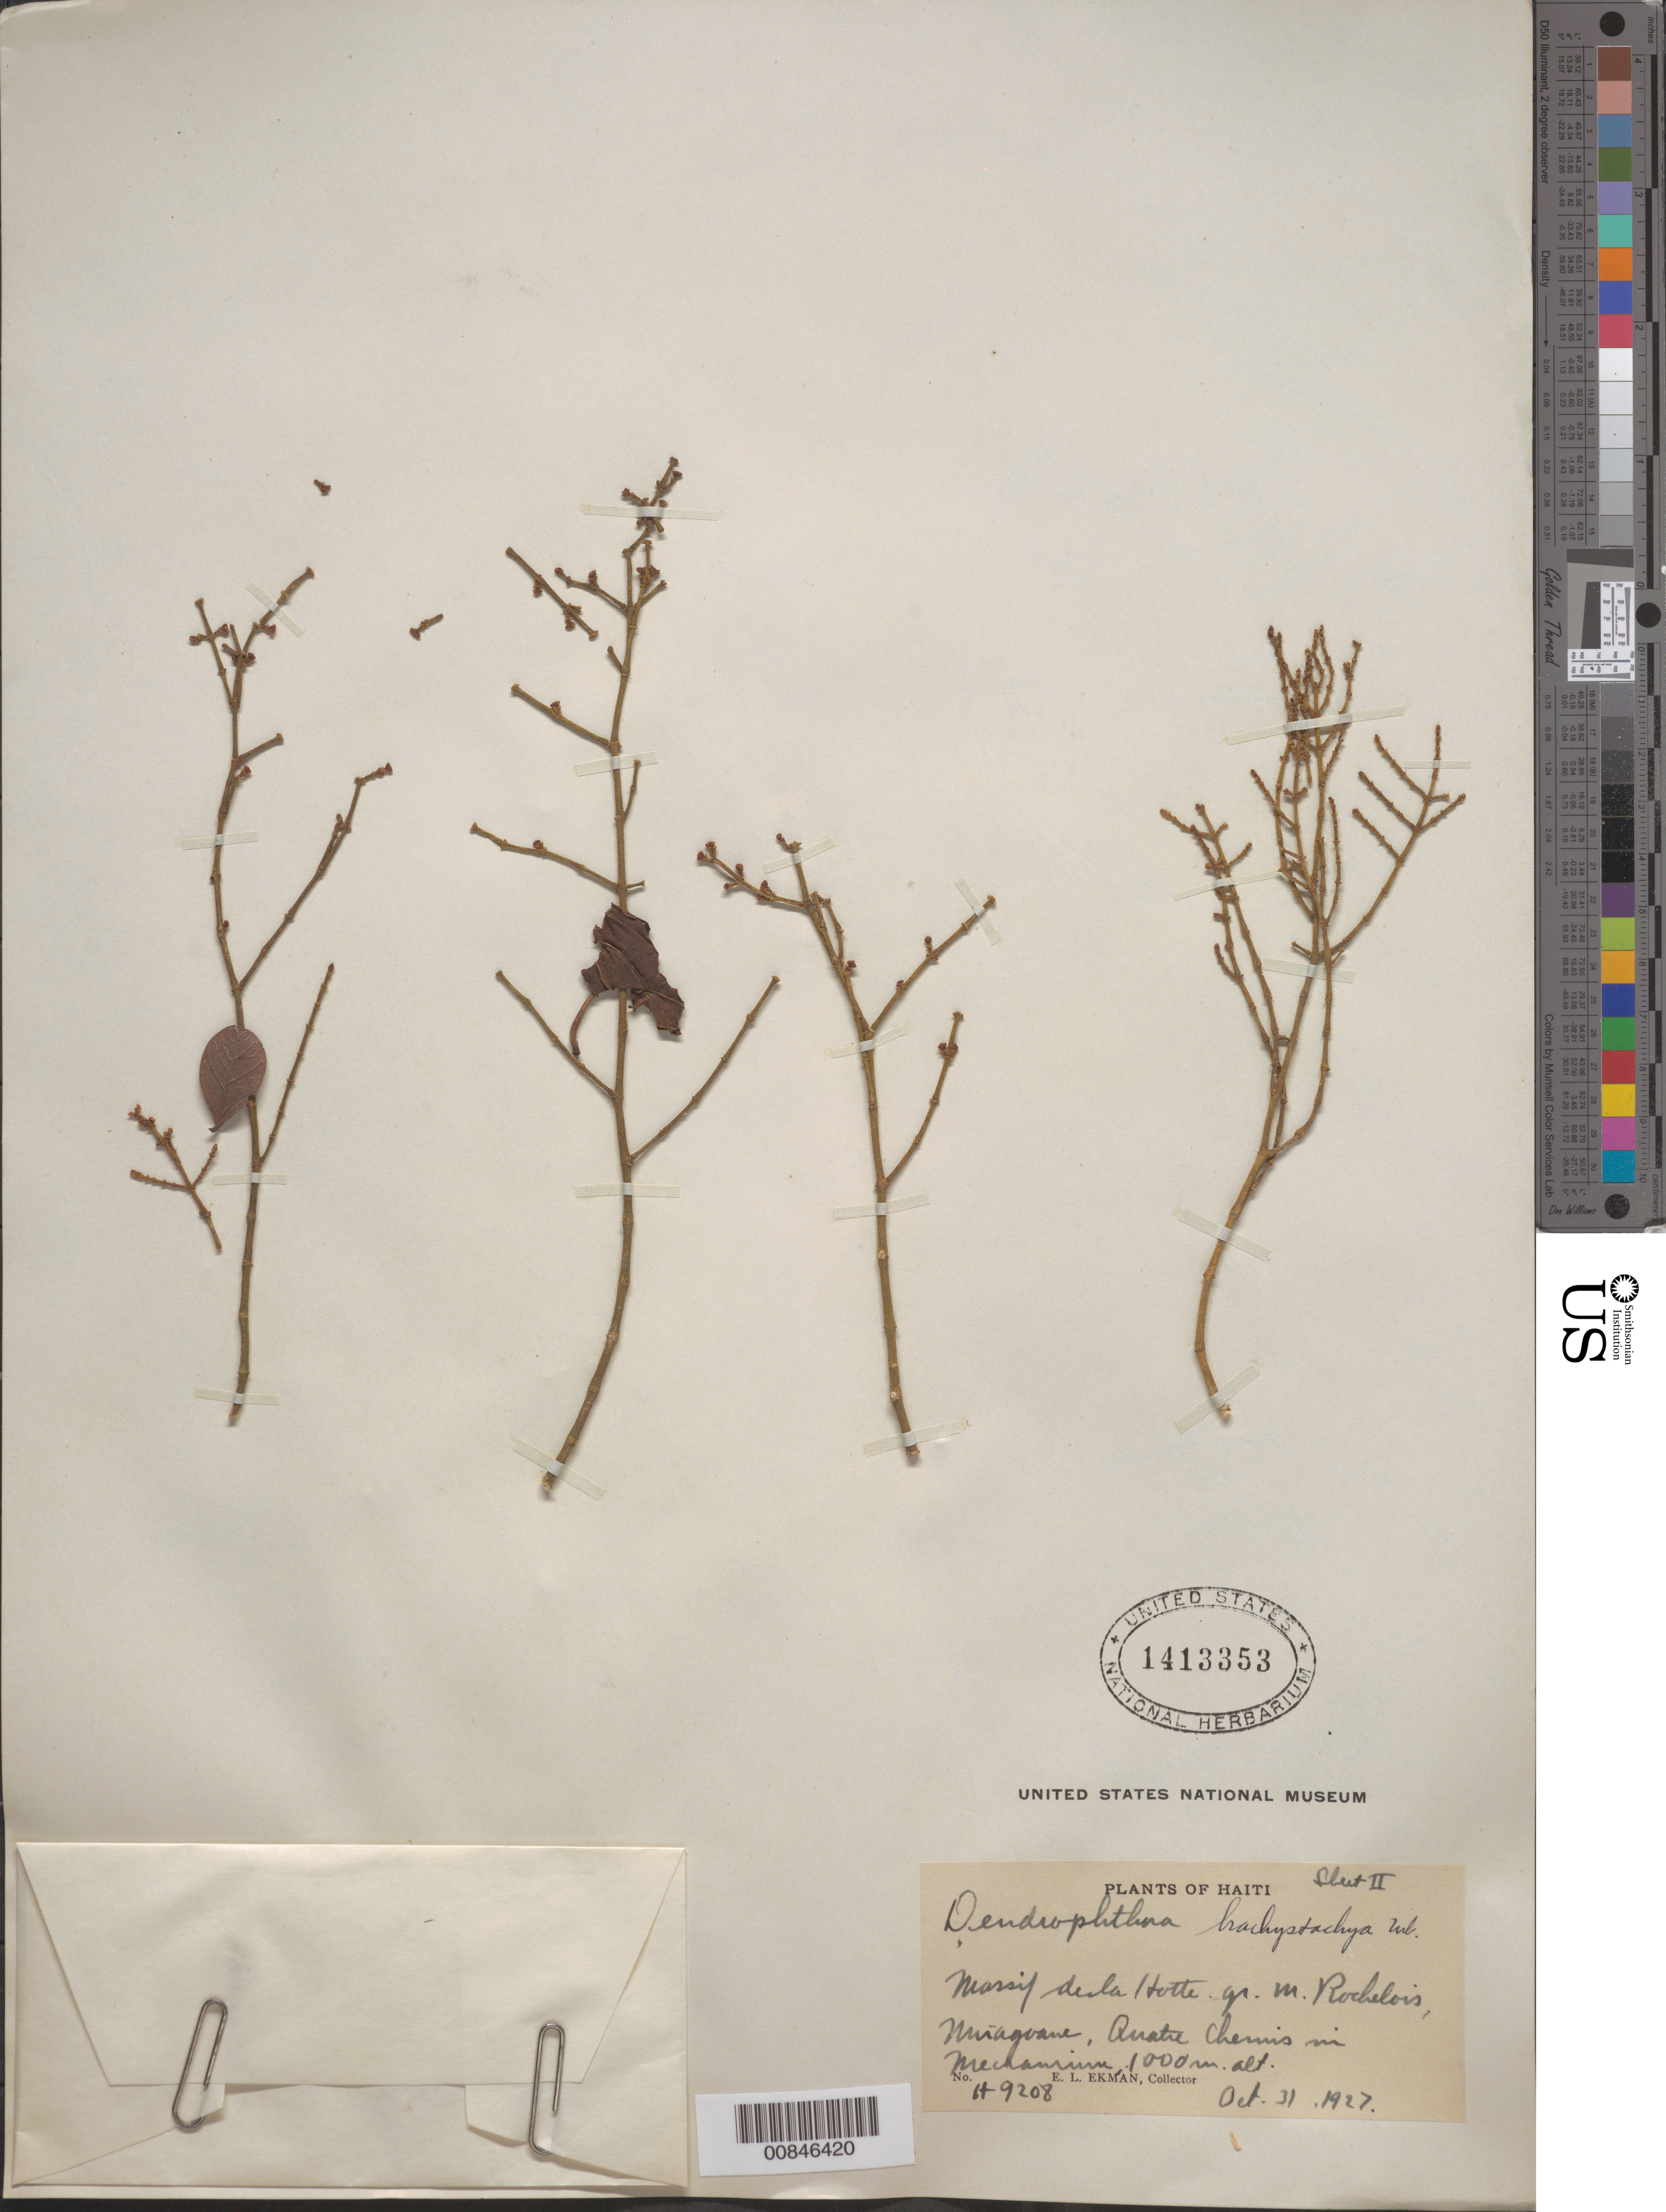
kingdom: Plantae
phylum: Tracheophyta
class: Magnoliopsida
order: Santalales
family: Viscaceae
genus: Dendrophthora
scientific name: Dendrophthora brachystachya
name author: Urb.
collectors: E. L. Ekman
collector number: H 9208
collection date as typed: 31 Oct 1927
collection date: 1927-10-31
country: Haiti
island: Hispaniola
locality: Massif de la Hotte, gr. M. Rochelois, Miragoane, Quatre Chemins.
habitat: In Mecranium.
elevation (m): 1000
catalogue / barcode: US 1413353